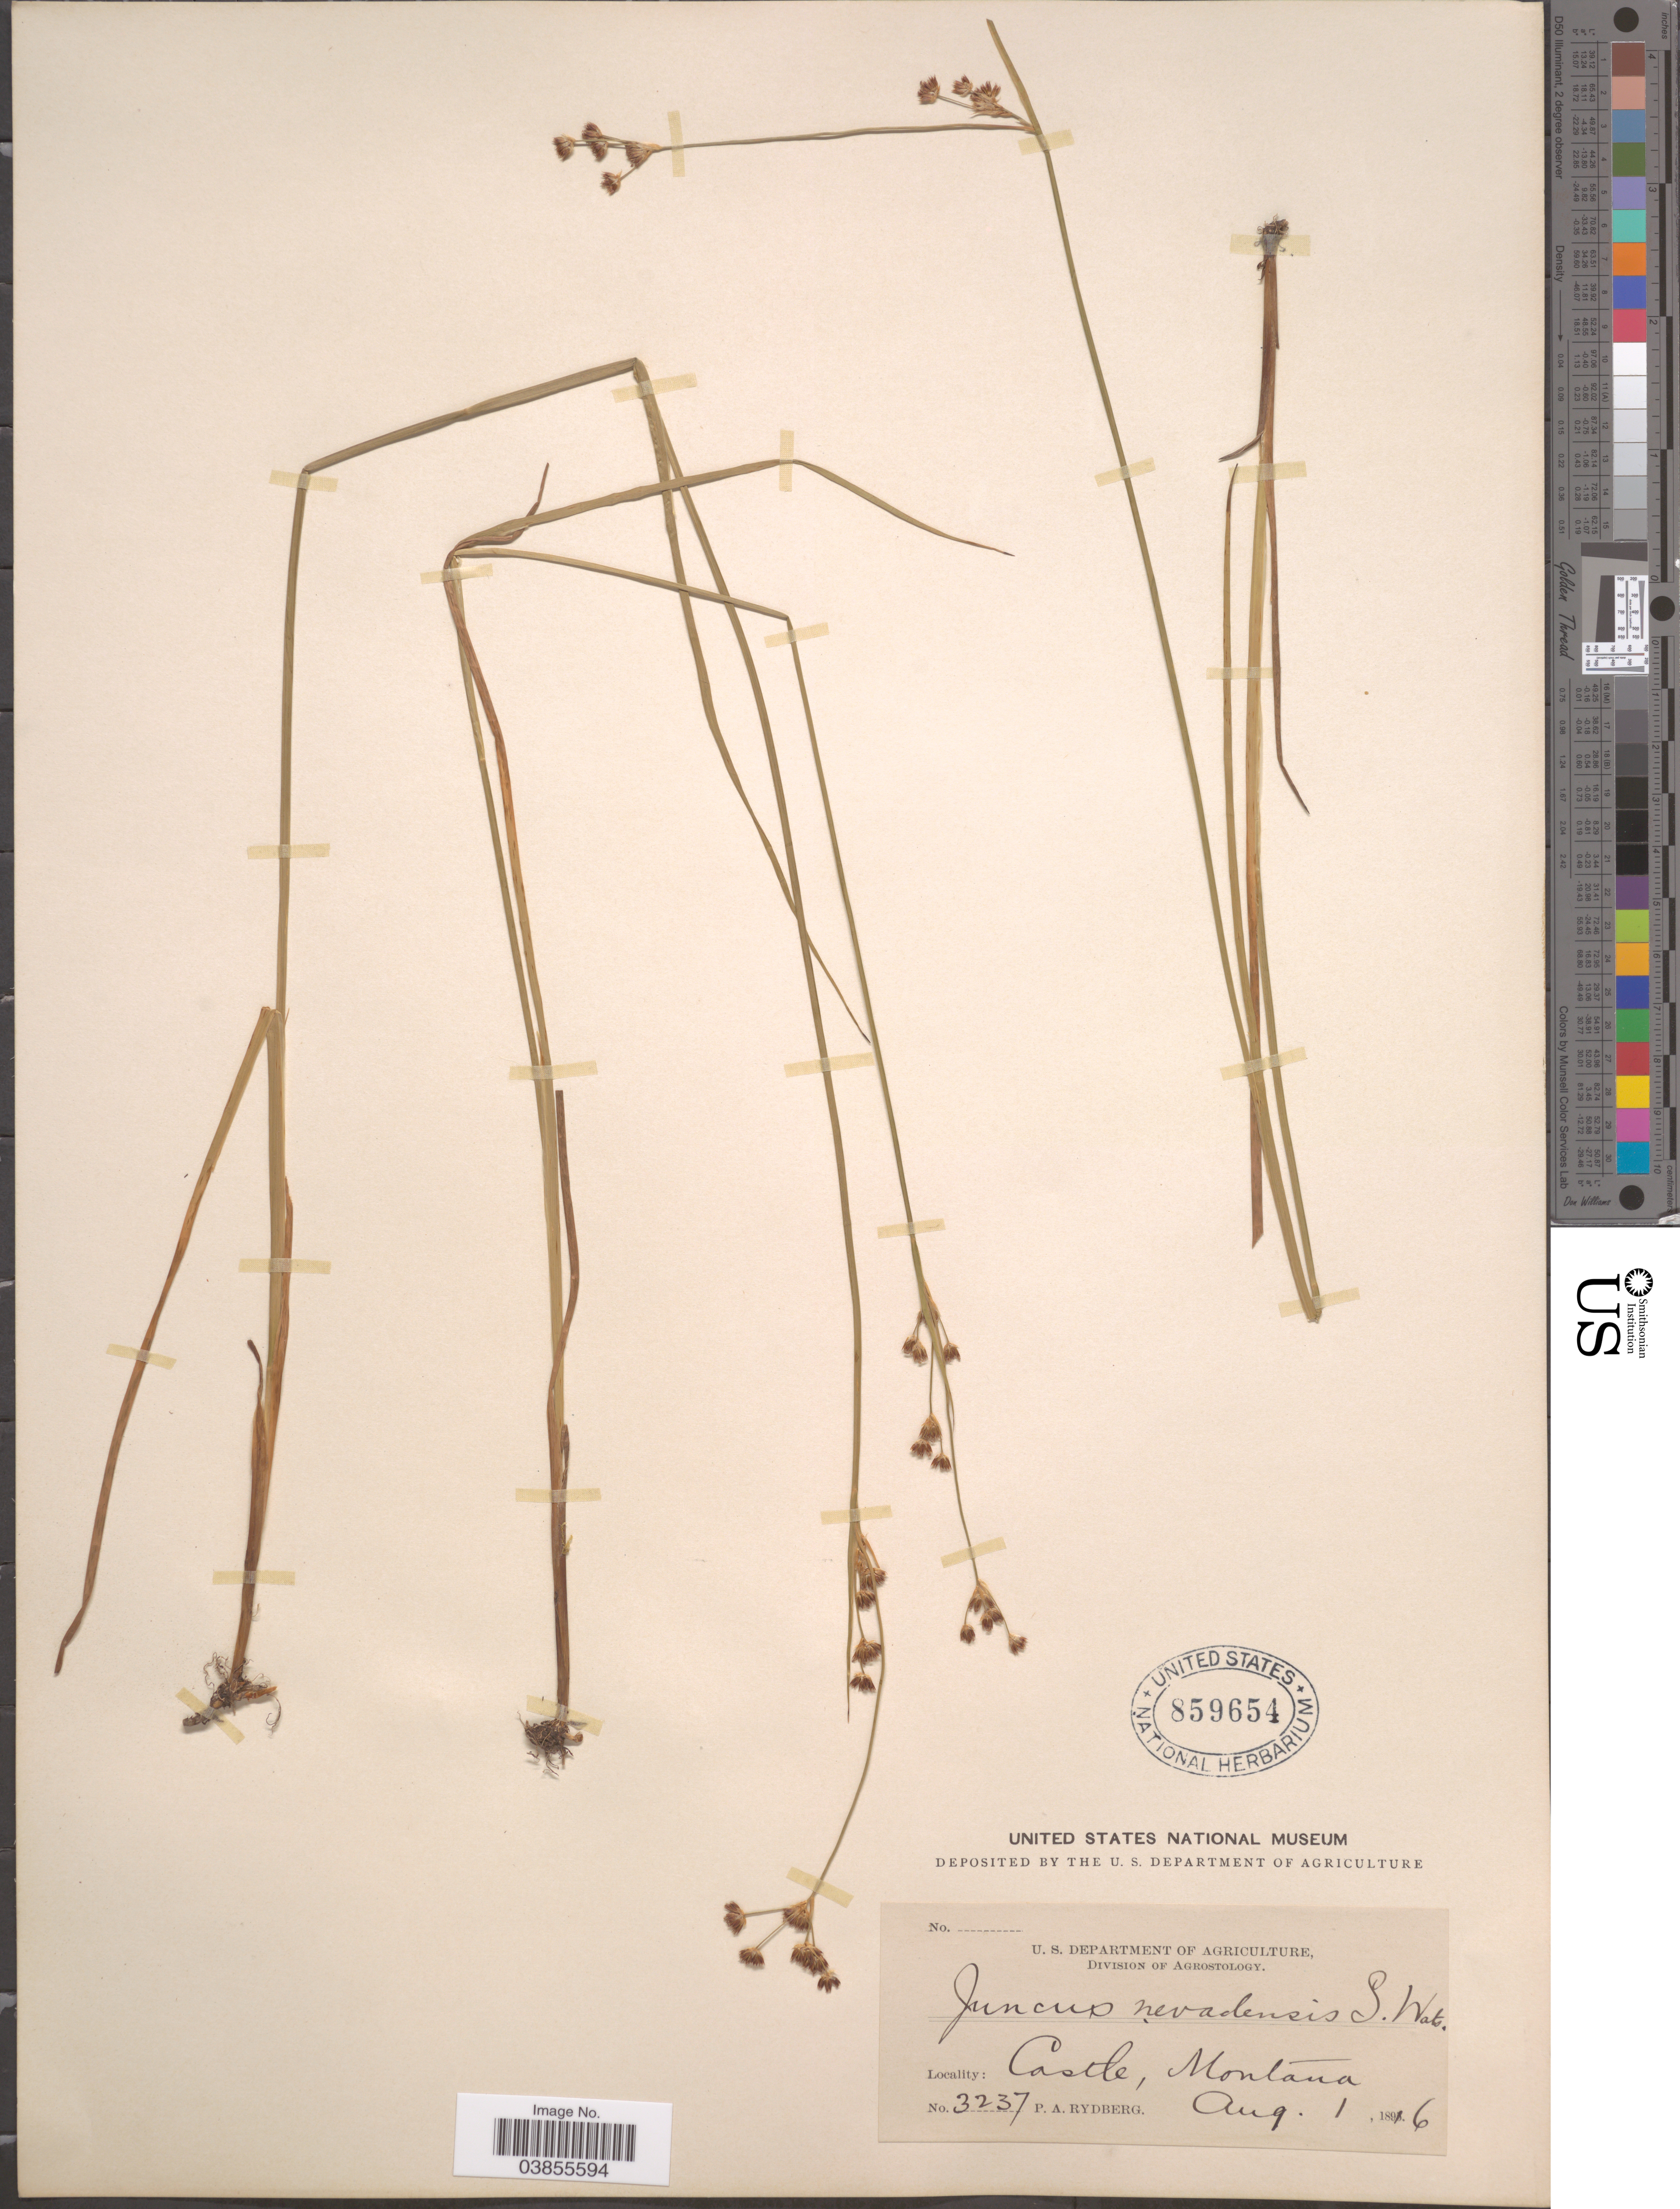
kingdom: Plantae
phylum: Tracheophyta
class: Liliopsida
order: Poales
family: Juncaceae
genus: Juncus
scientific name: Juncus nevadensis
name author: S. Watson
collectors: P. A. Rydberg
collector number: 3237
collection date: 1816-08-01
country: United States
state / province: Montana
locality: Castle.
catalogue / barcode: US 859654